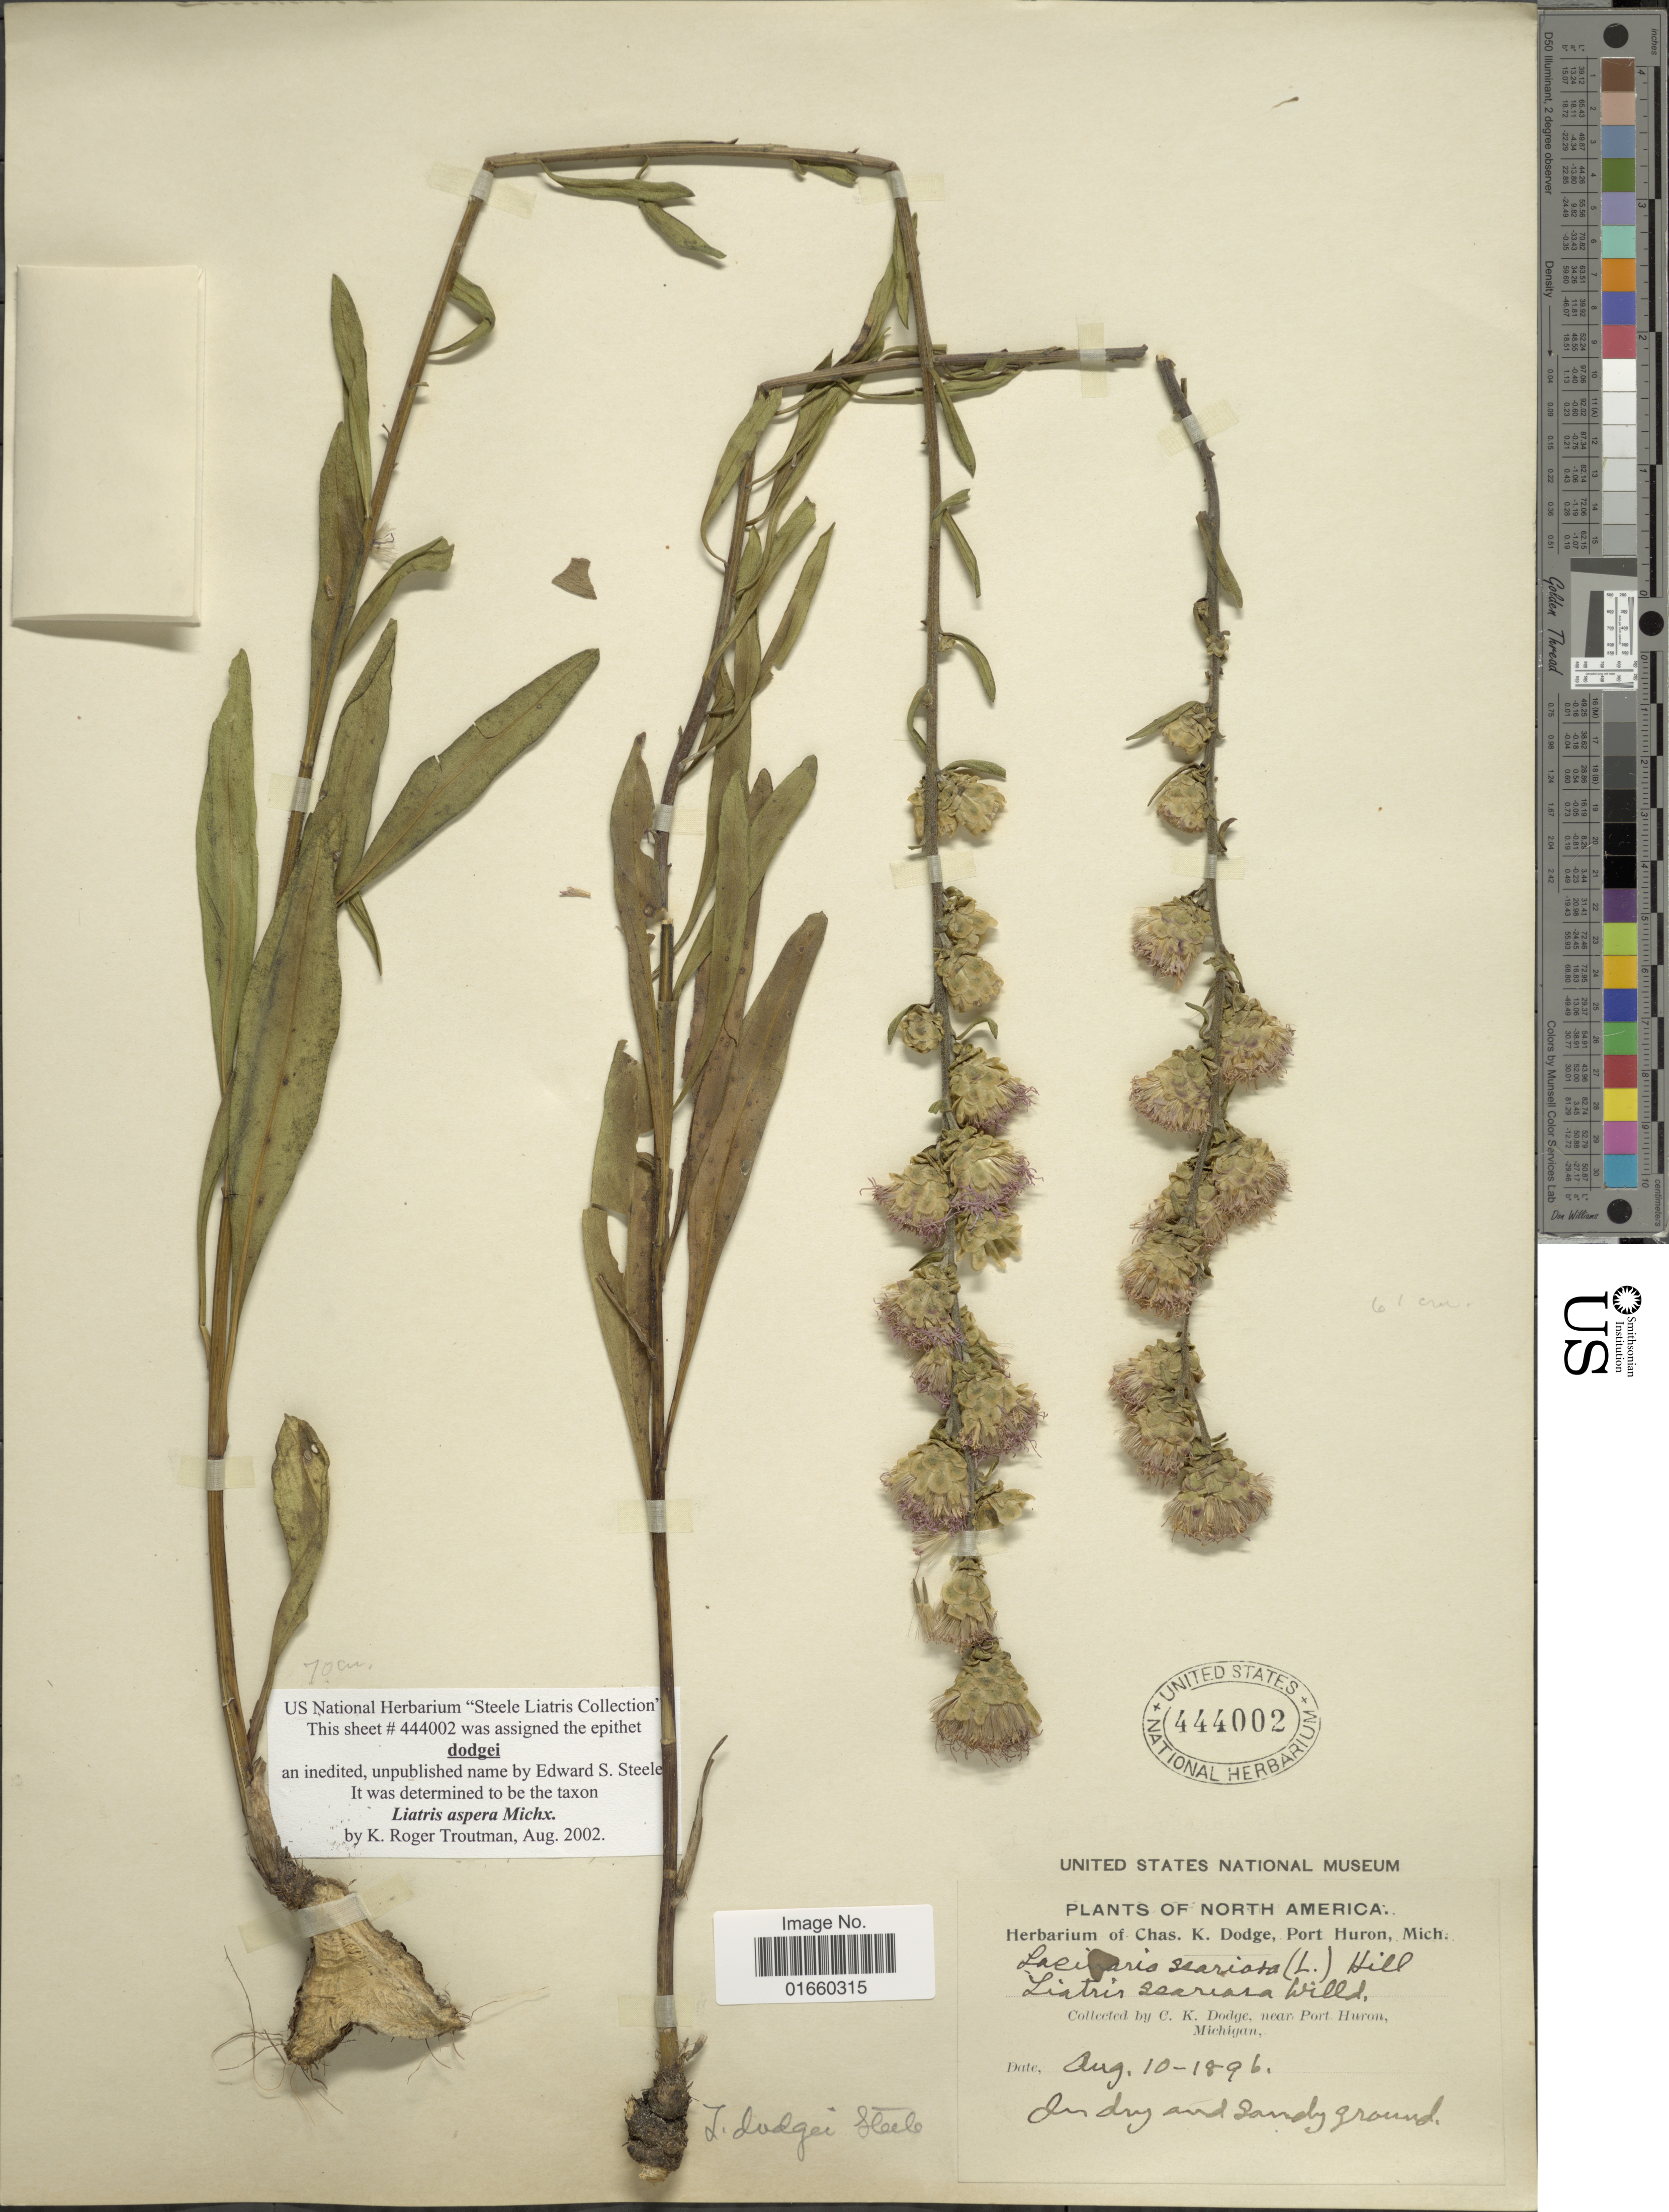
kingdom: Plantae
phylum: Tracheophyta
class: Magnoliopsida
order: Asterales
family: Asteraceae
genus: Liatris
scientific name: Liatris aspera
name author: Michx.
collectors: C. Dodge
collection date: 1896-08-10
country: United States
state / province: Michigan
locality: Near Port Huron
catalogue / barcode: US 444002